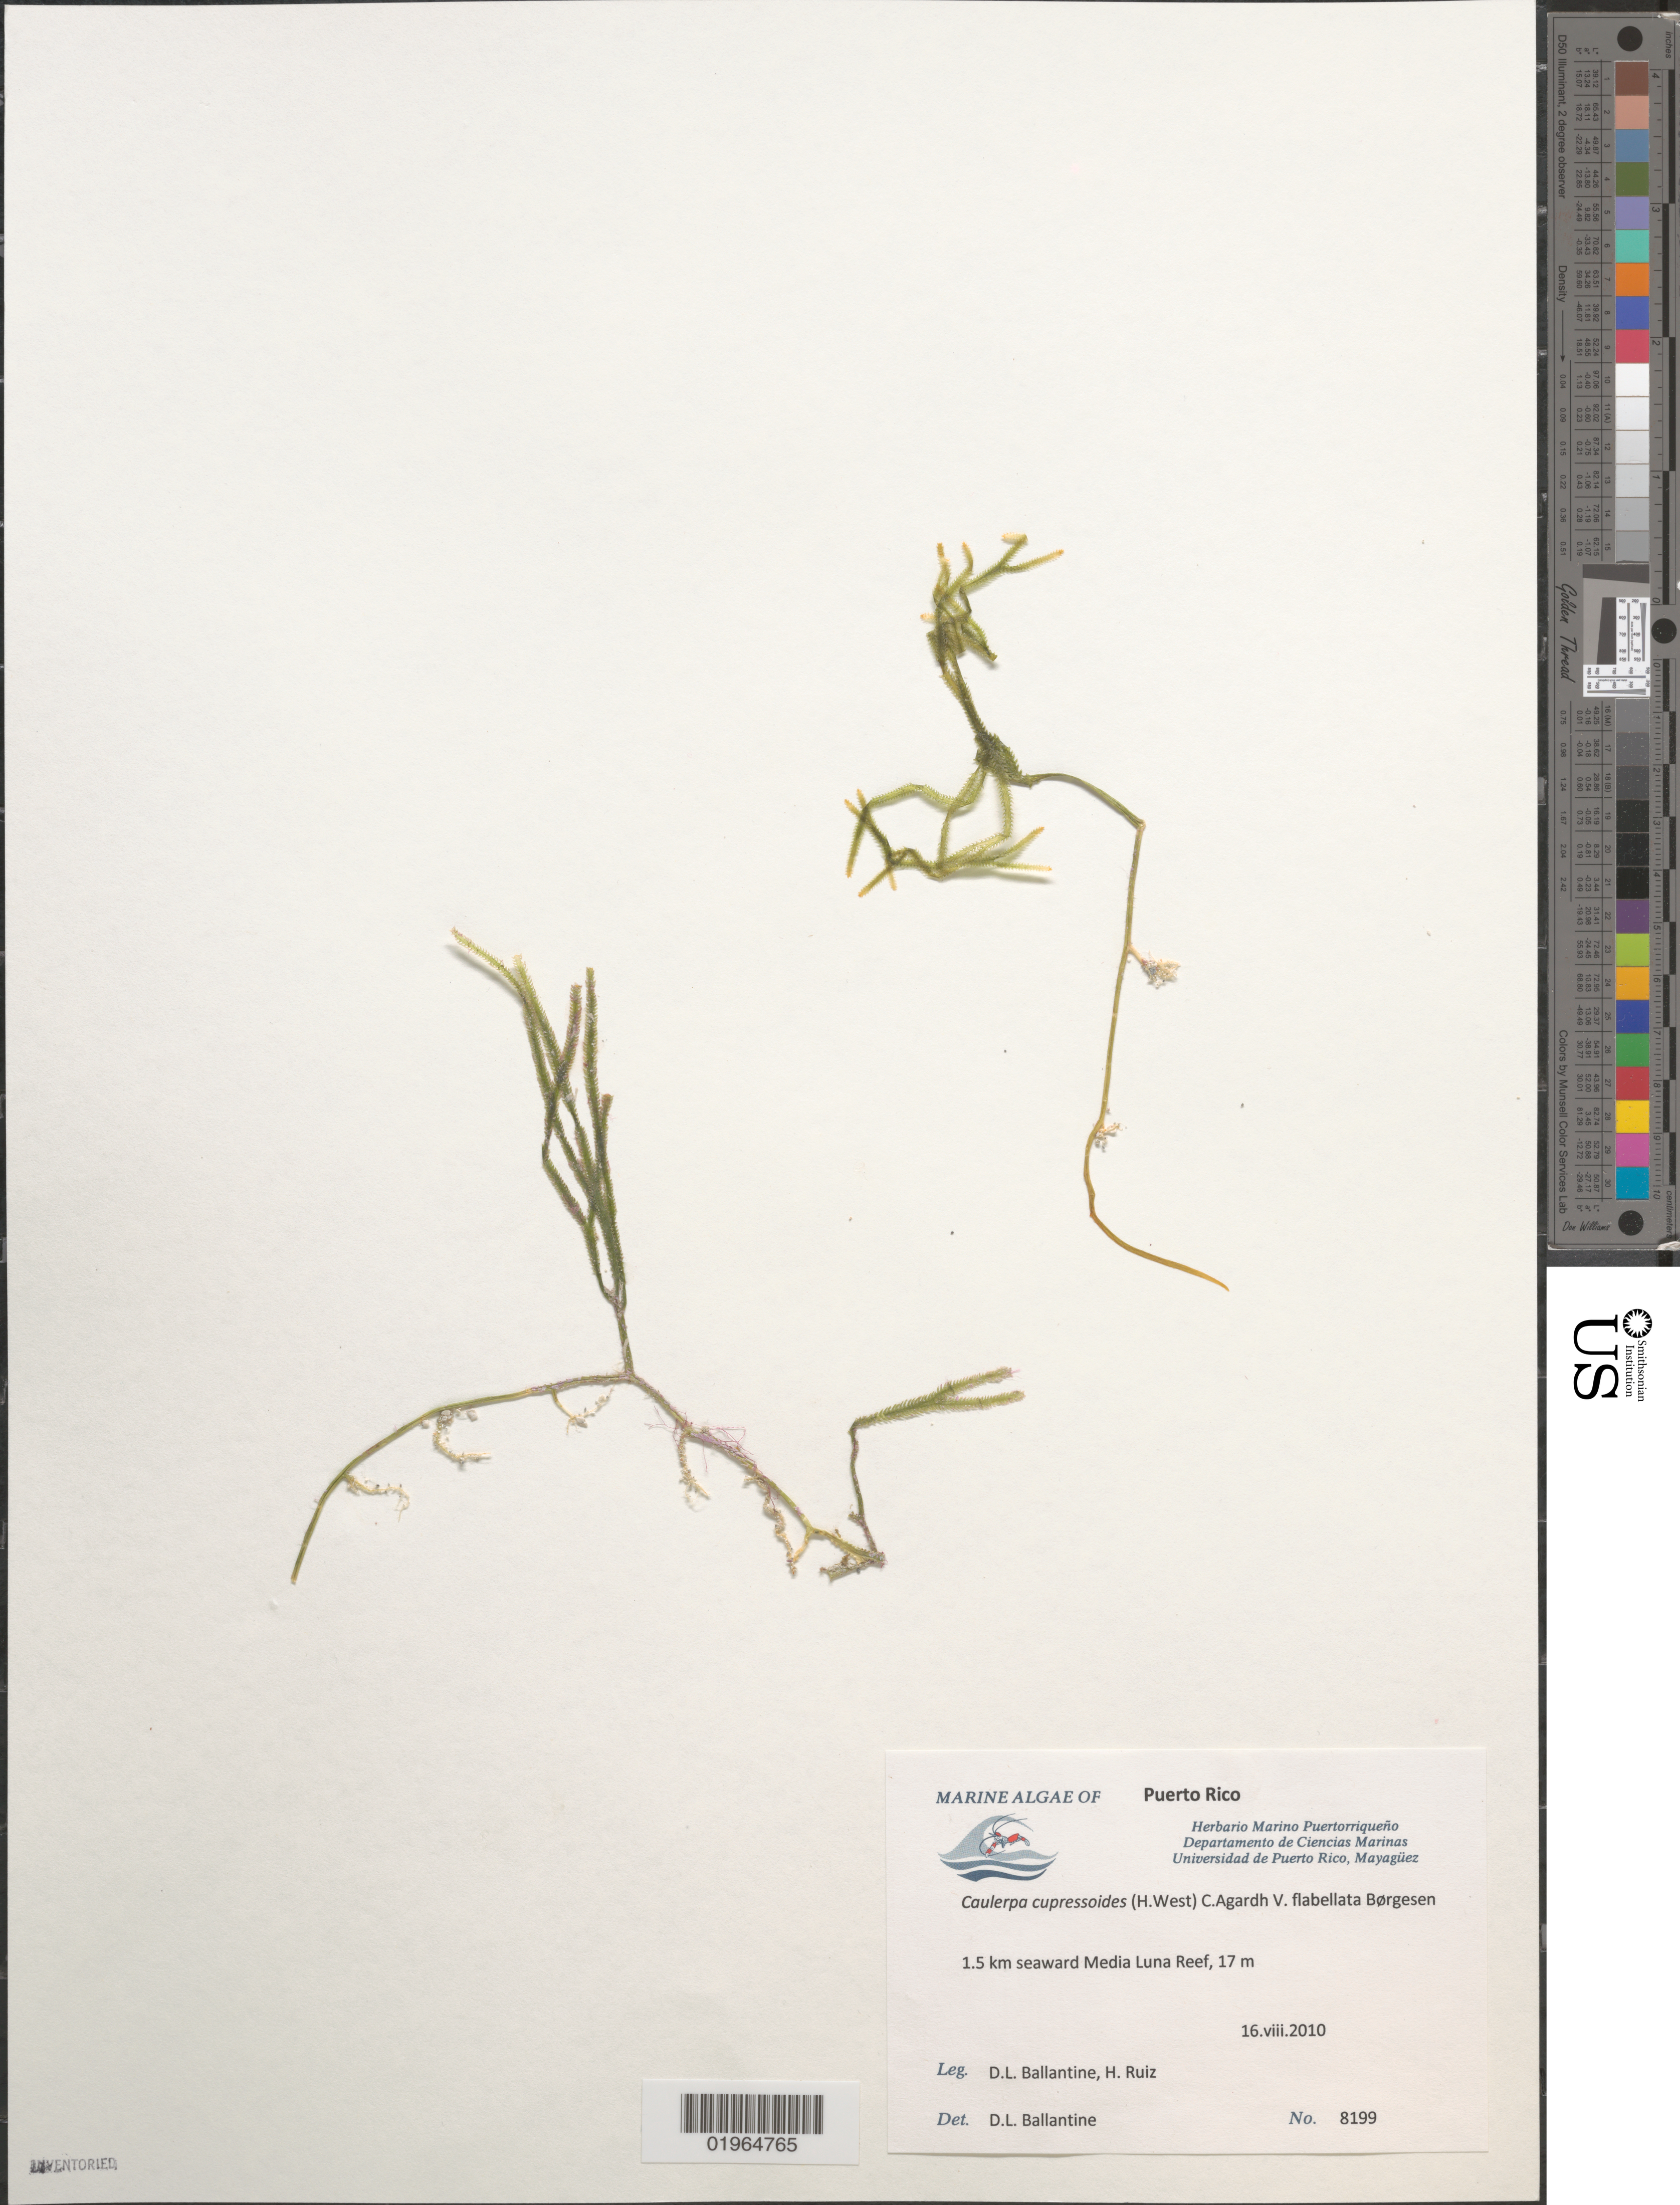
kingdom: Plantae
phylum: Chlorophyta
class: Ulvophyceae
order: Bryopsidales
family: Caulerpaceae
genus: Caulerpa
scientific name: Caulerpa cupressoides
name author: (Vahl) C. Agardh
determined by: Ballantine, D. L.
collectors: D.L. Ballantine & H. Ruiz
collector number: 8199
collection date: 2010-08-16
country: Puerto Rico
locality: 1.5 km seaward Media Luna Reef